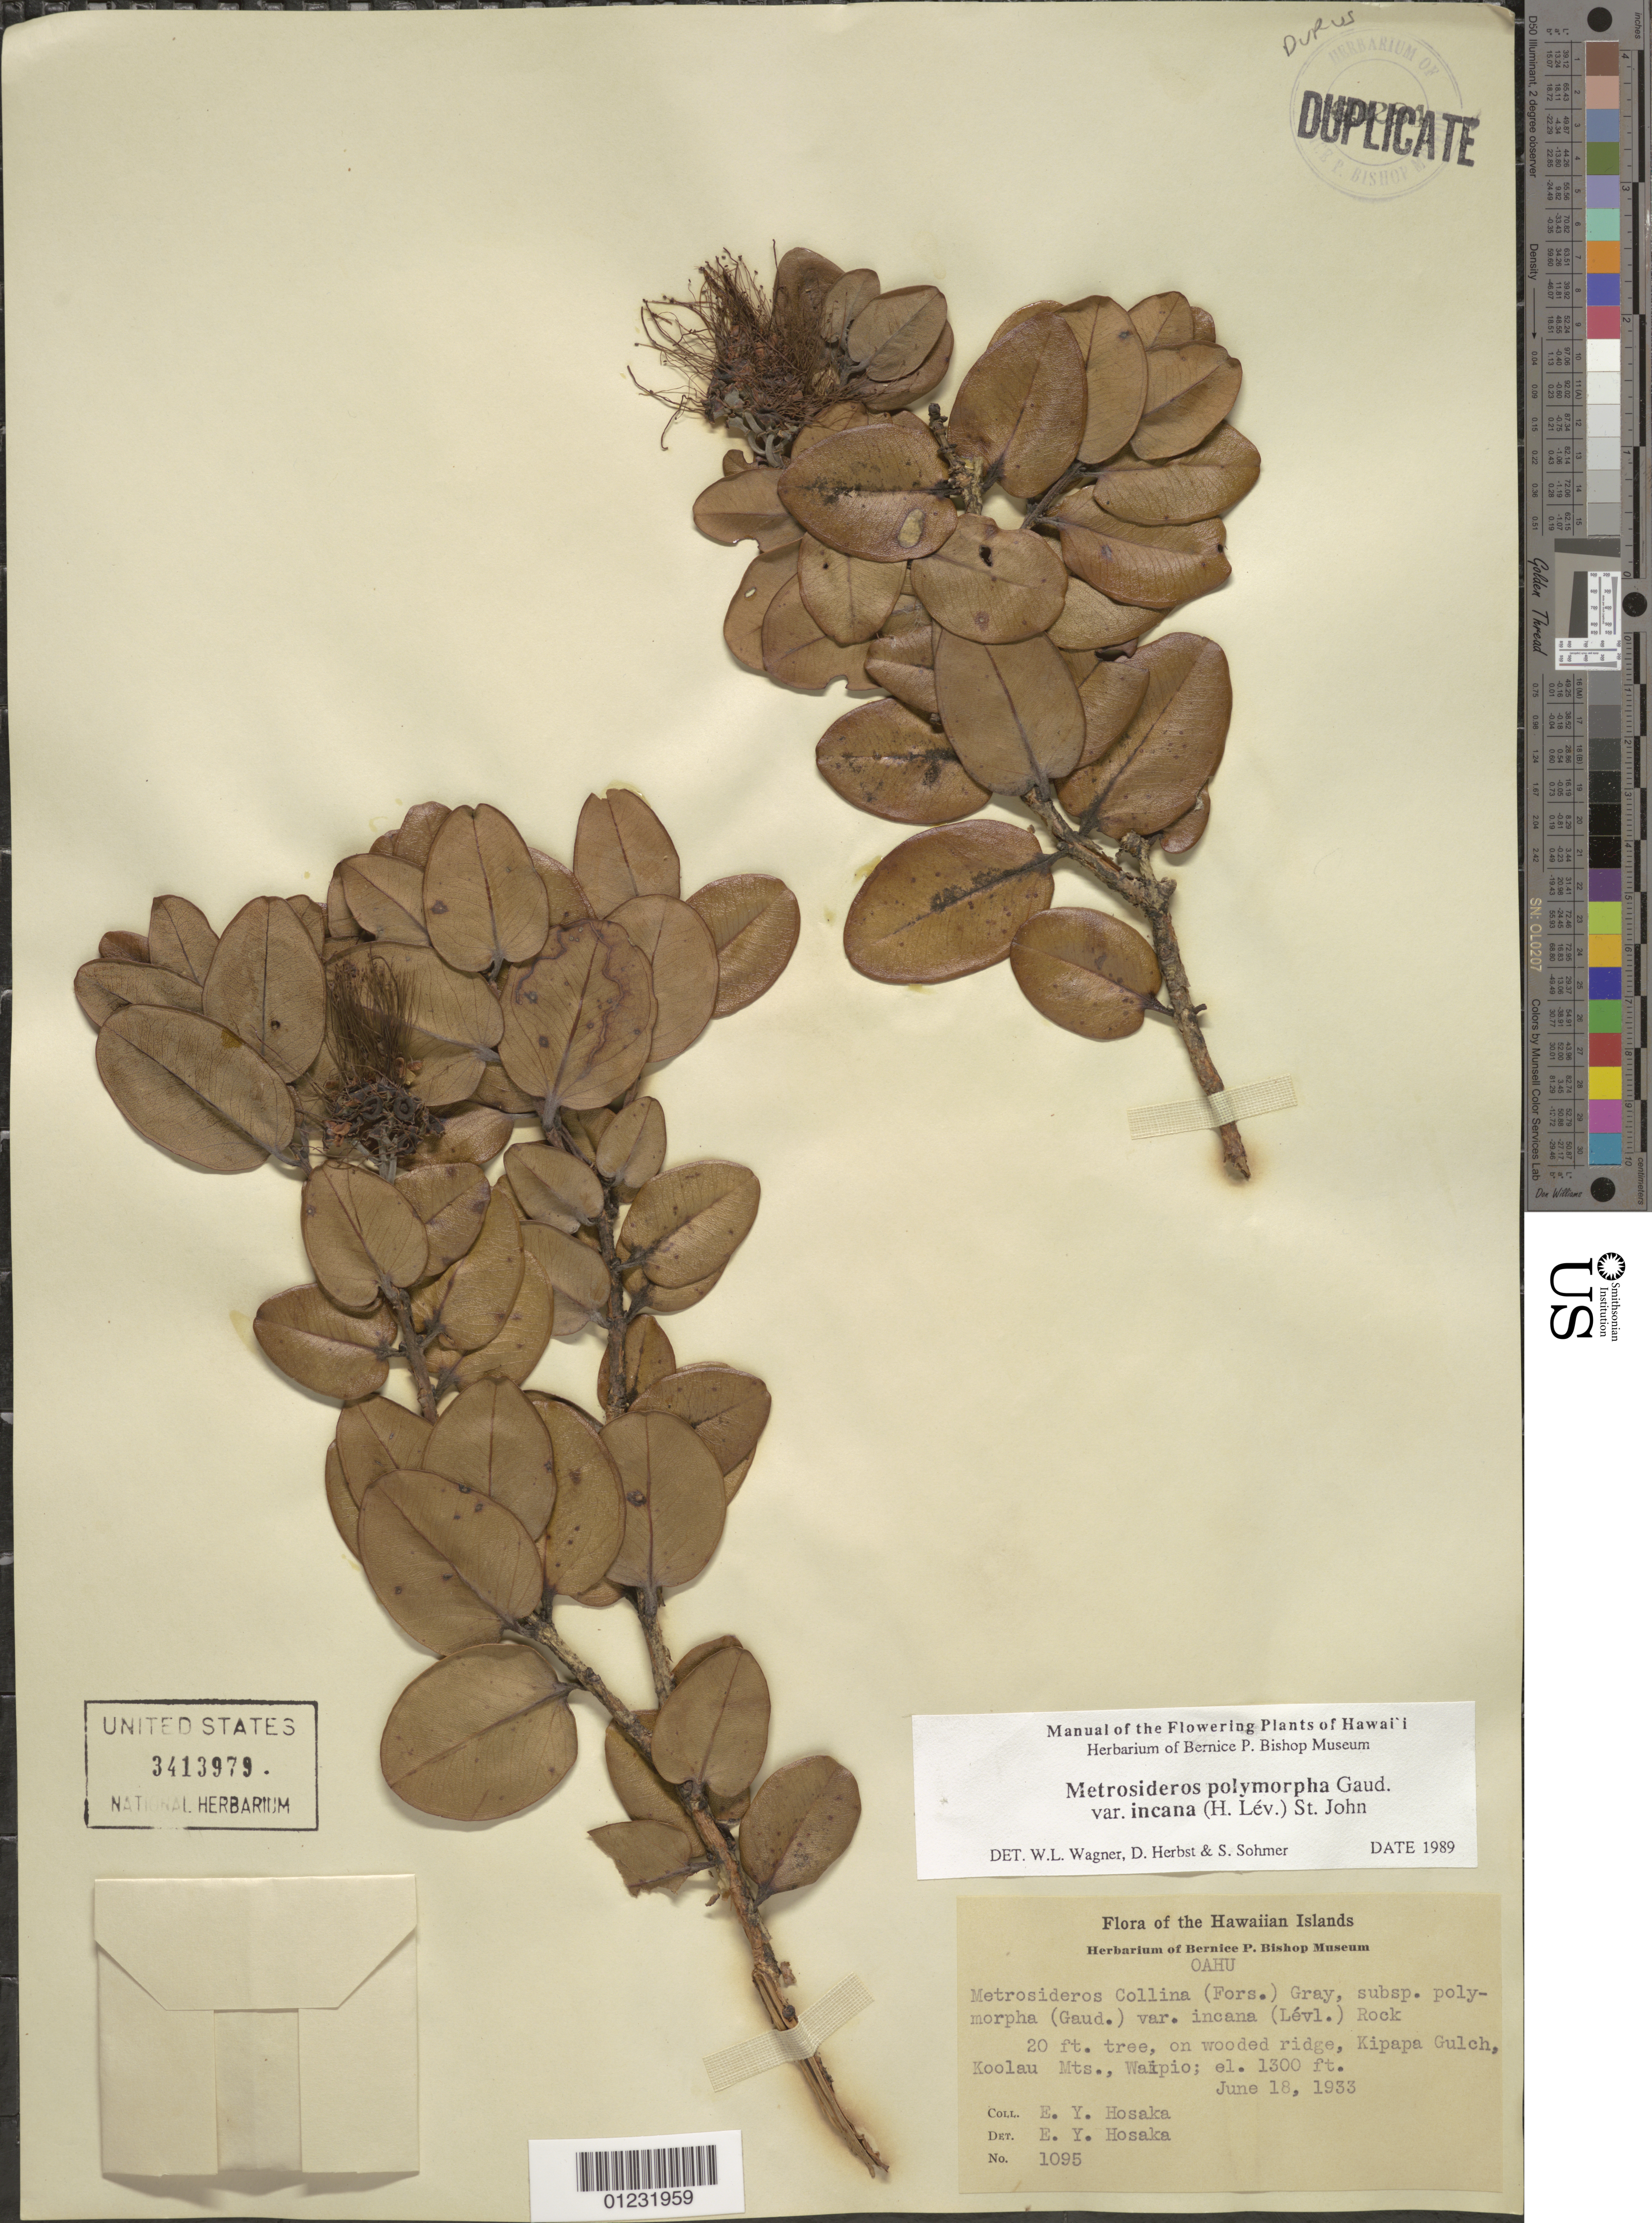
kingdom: Plantae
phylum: Tracheophyta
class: Magnoliopsida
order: Myrtales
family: Myrtaceae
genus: Metrosideros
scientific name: Metrosideros polymorpha var. incana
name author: H. St. John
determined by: Wagner, W. L.; Herbst, D. R.; Sohmer, S. H.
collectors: E. Y. Hosaka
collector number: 1095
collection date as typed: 18 Jun 1933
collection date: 1933-06-18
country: United States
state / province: Hawaii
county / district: Honolulu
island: Oahu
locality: South ridge, Kipapa Gulch, Waipio, Koolau Mountains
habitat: On wooded rodge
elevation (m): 396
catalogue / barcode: US 3413979